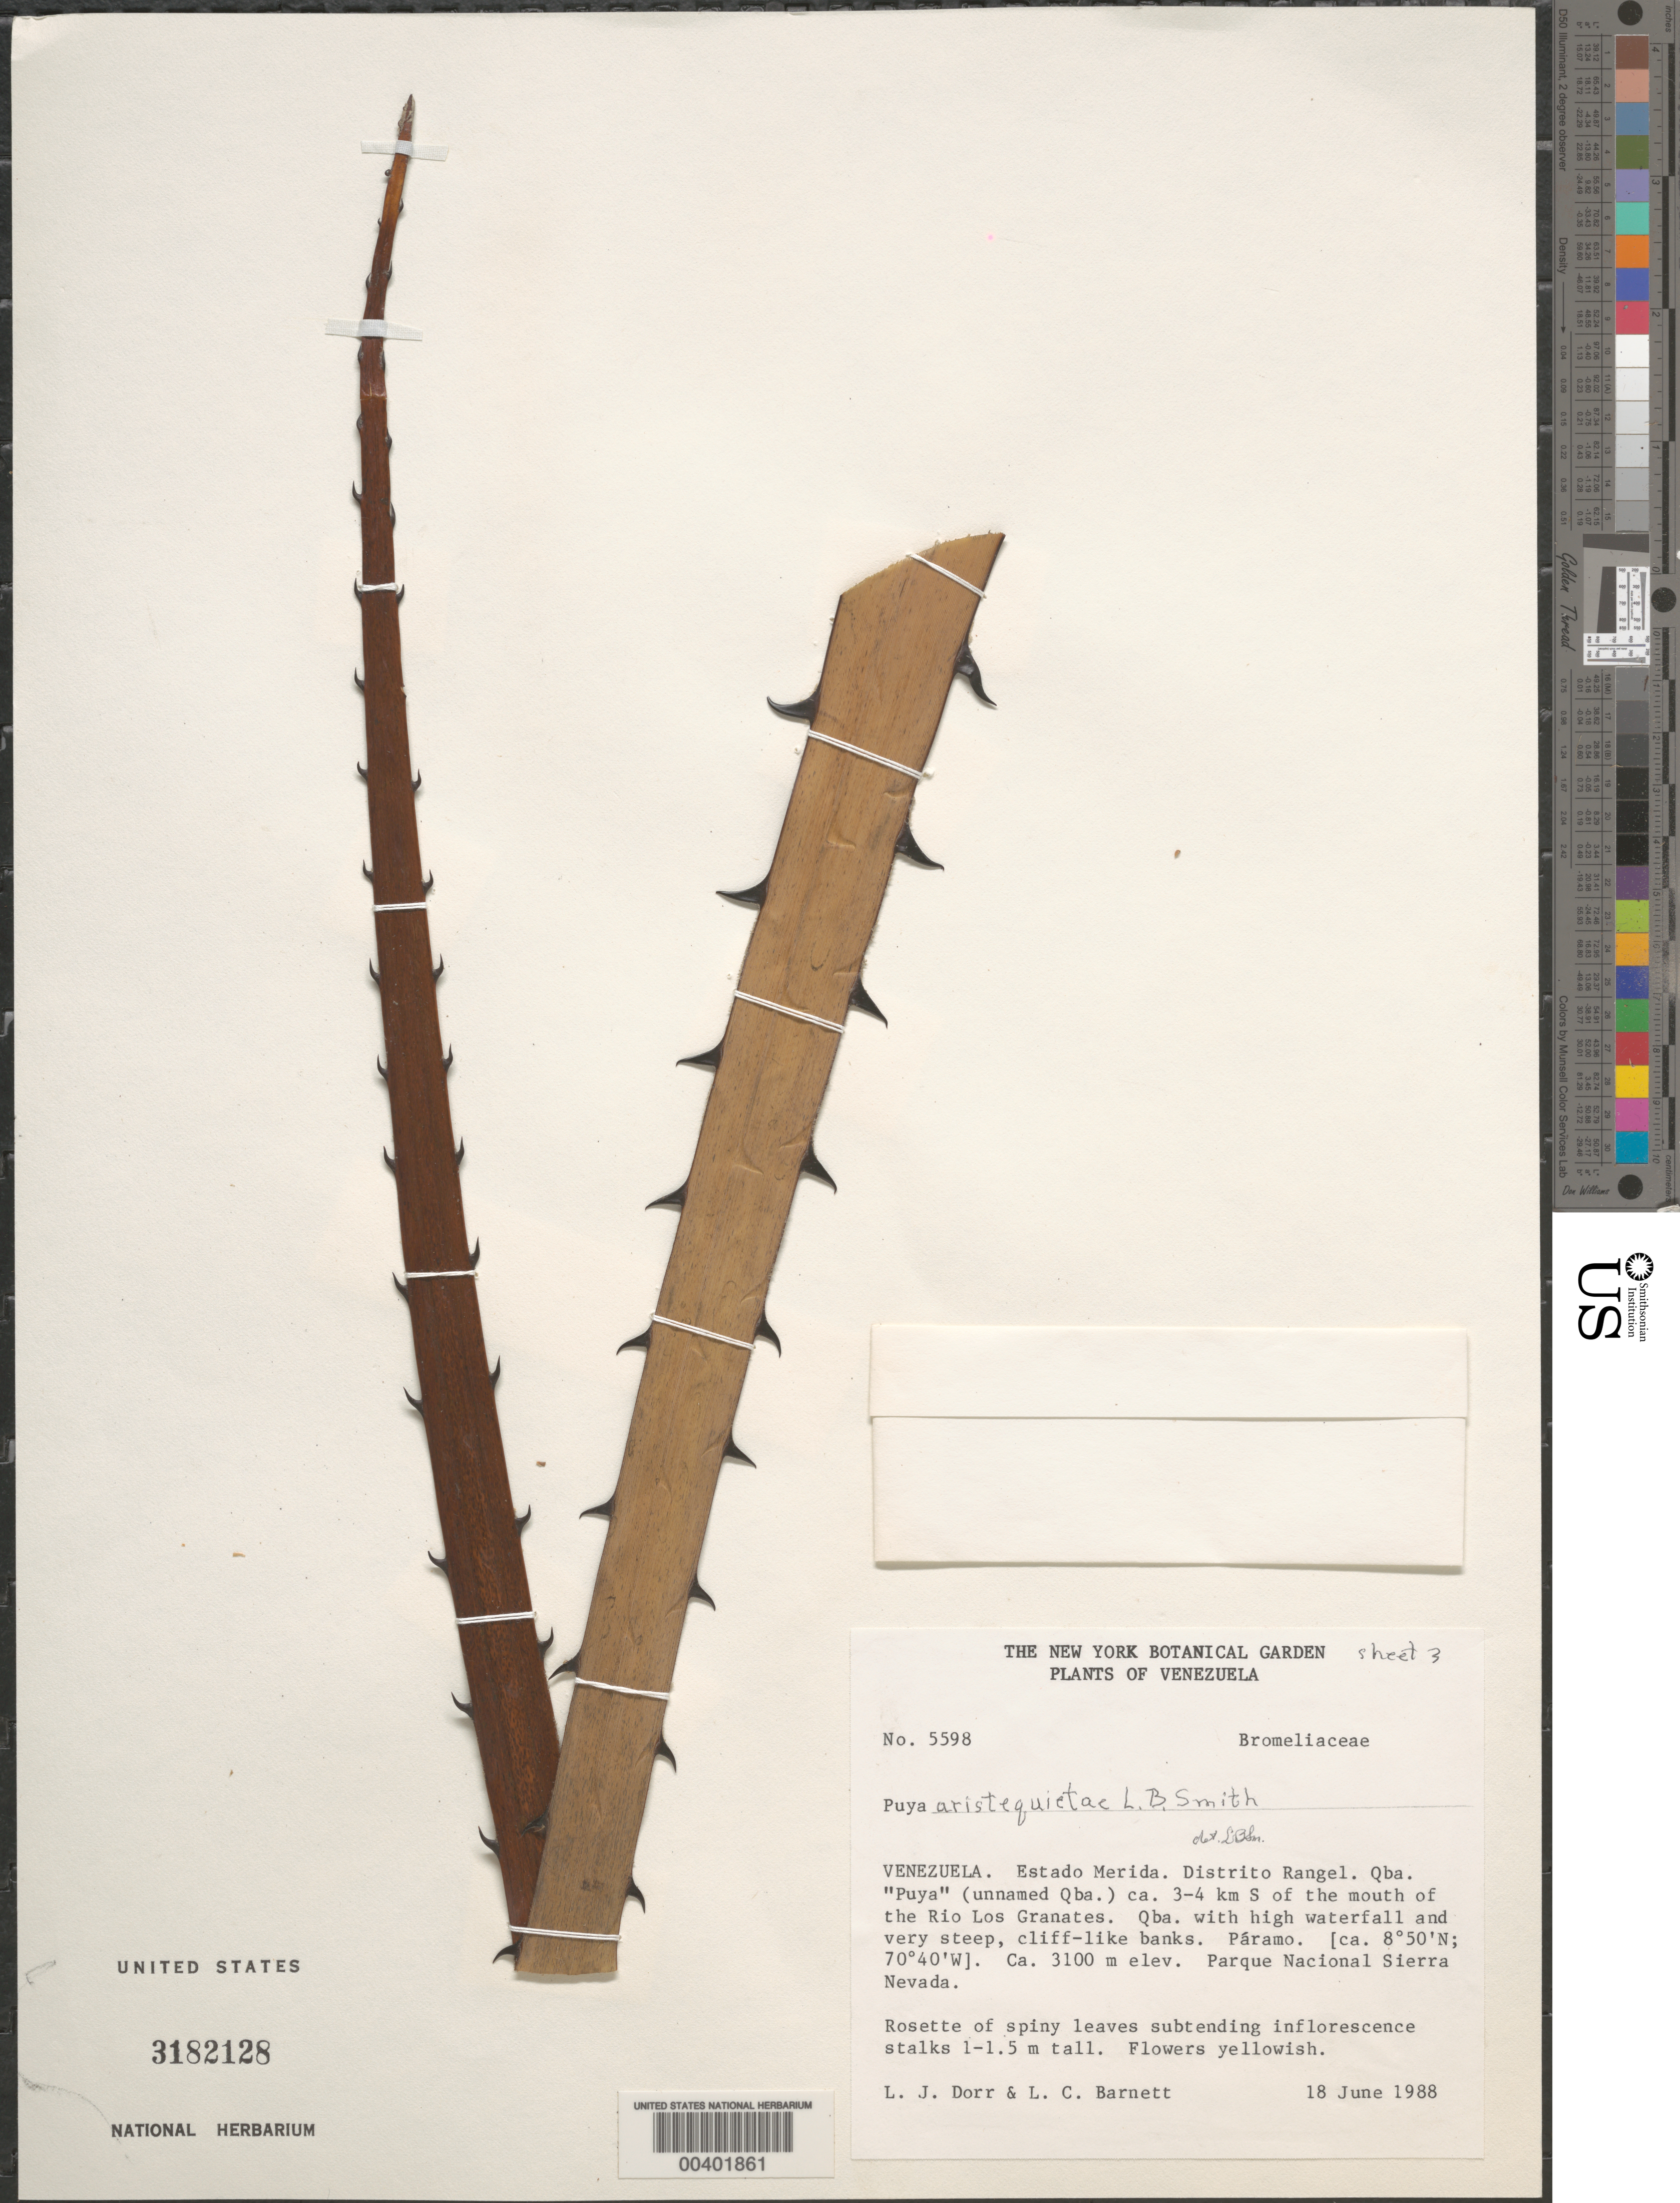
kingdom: Plantae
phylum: Tracheophyta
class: Liliopsida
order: Poales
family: Bromeliaceae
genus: Puya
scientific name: Puya aristeguietae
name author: L.B. Sm.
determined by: Smith, Lyman B., (US), NMNH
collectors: L. J. Dorr & L. C. Barnett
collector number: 5598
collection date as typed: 18 Apr 1988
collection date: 1988-04-18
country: Venezuela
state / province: Mérida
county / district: Rangel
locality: Qba. "Puya" (unnamed Qba.) ca. 3-4 km. S of the mouth of the Río Los Granates. Parque Nacional Sierra Nevada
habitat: páramo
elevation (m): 3100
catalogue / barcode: US 3182128